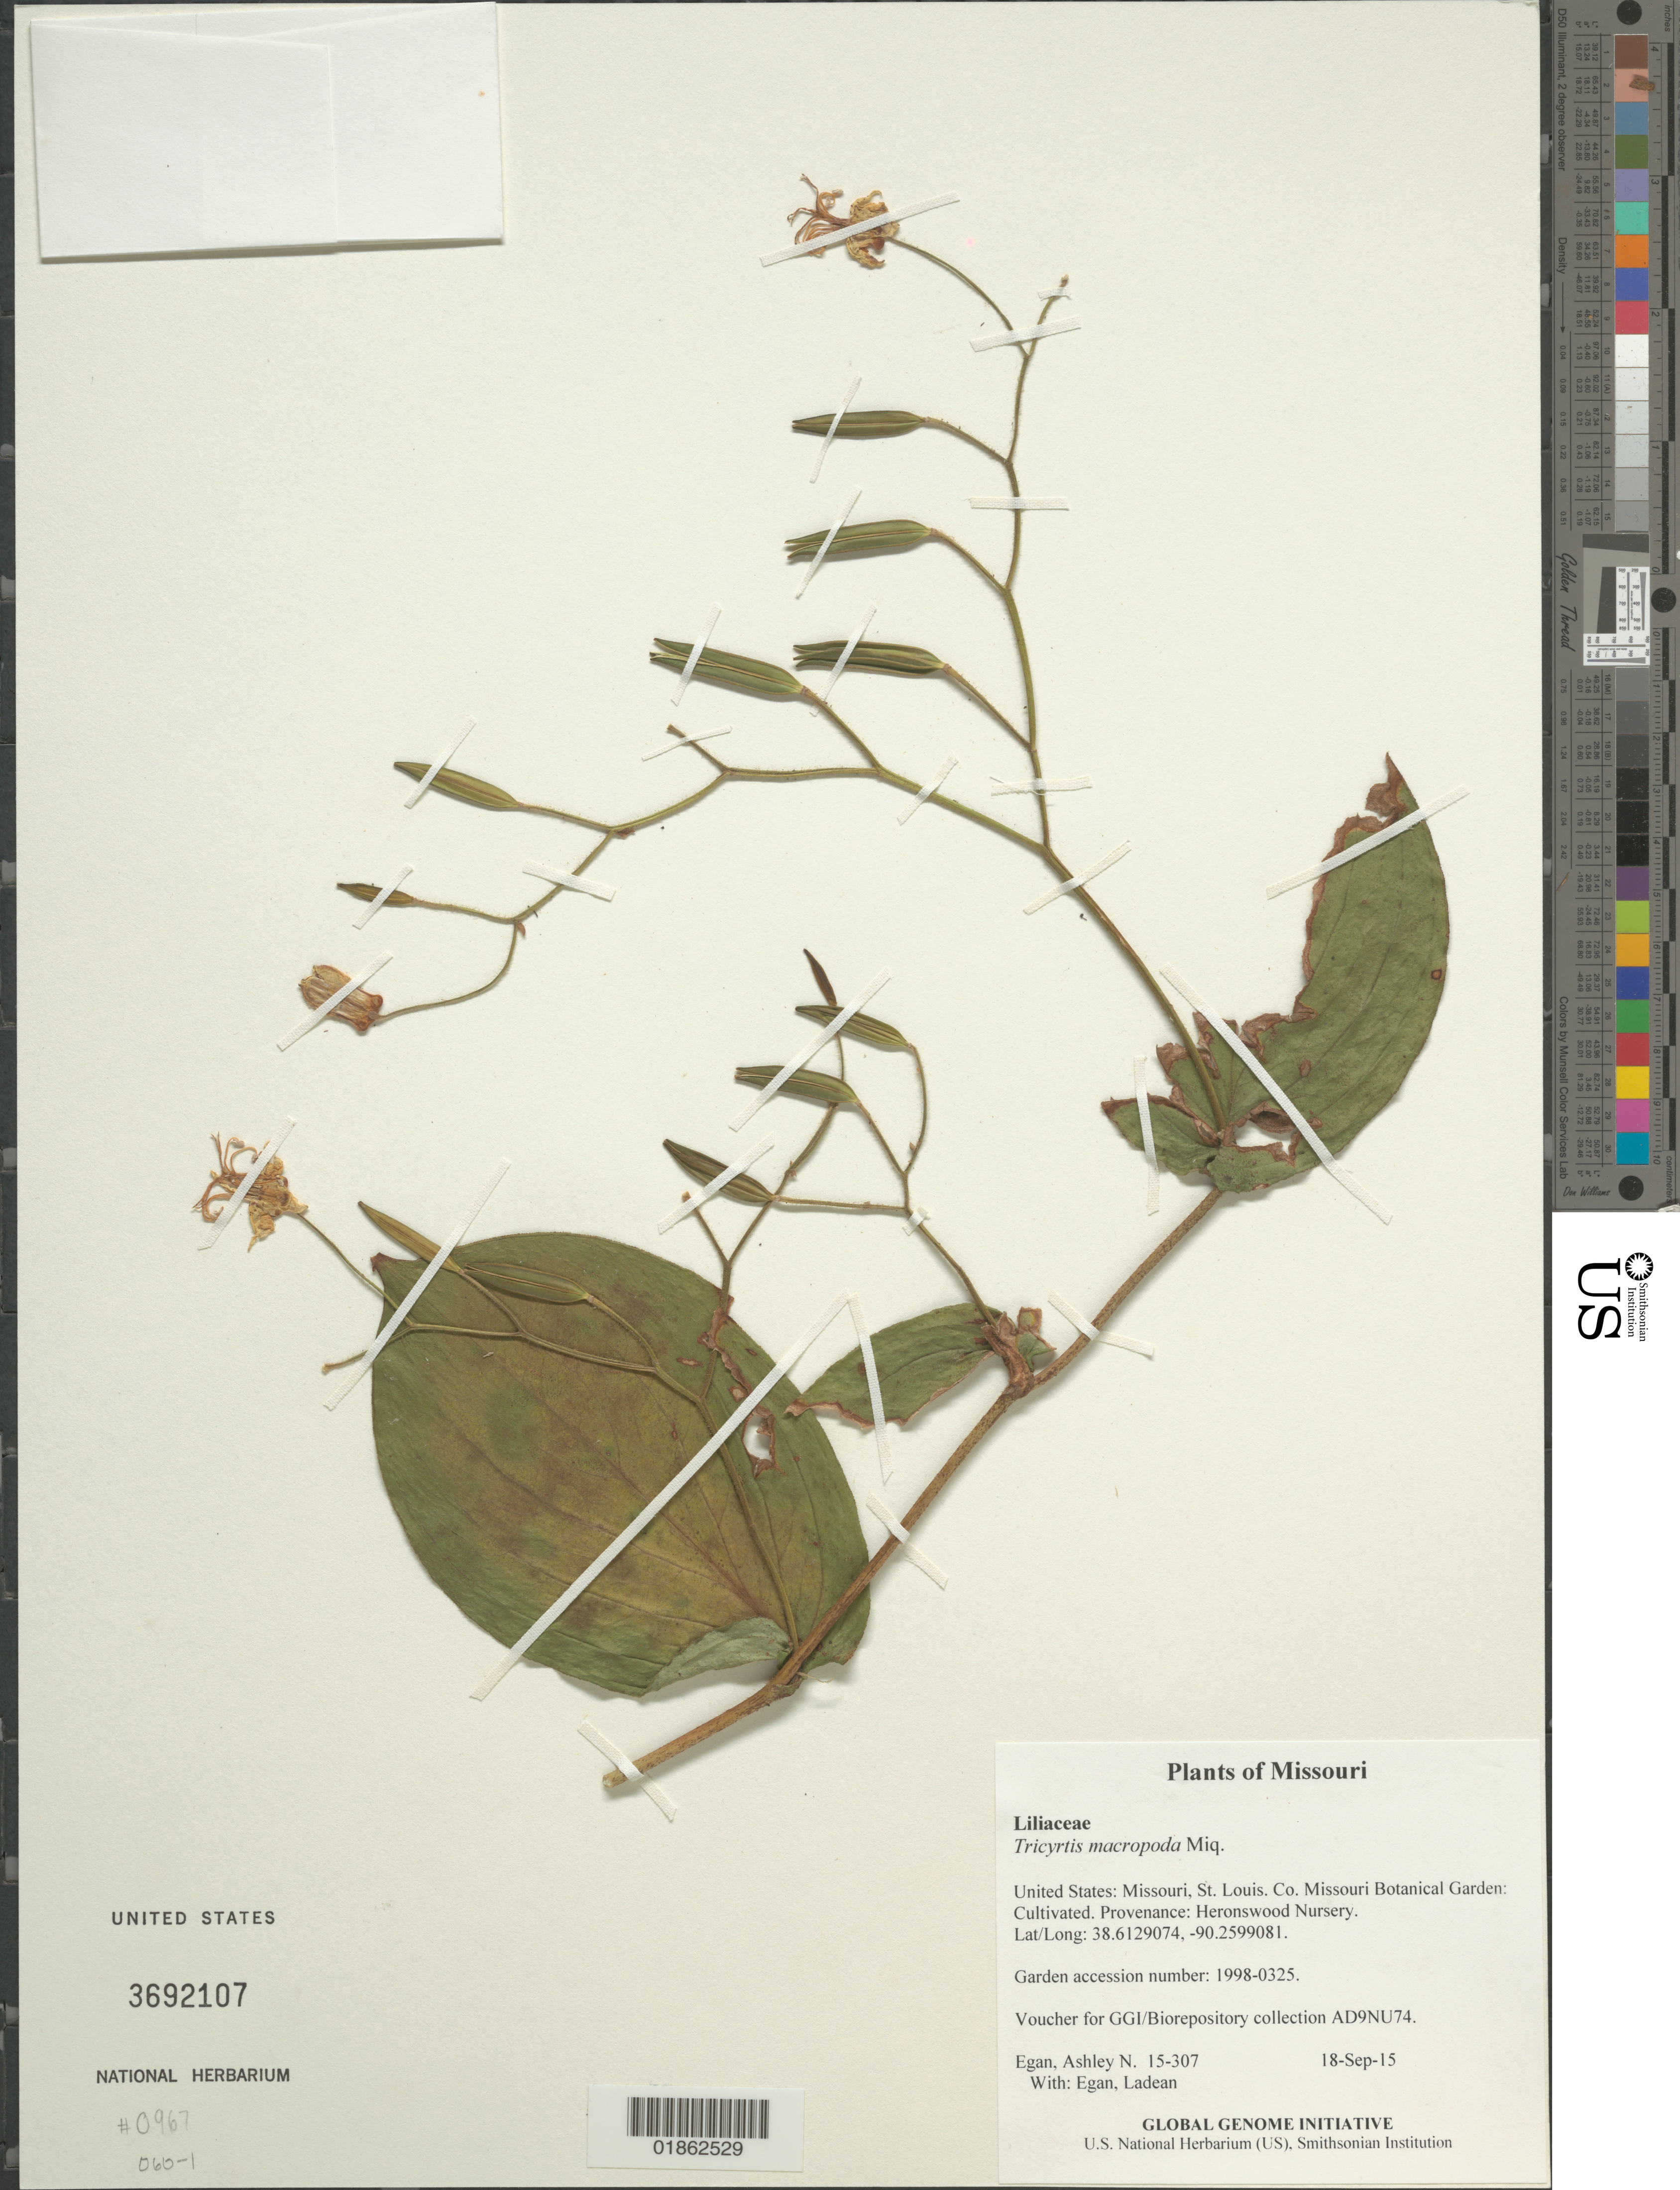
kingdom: Plantae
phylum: Tracheophyta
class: Liliopsida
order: Liliales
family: Liliaceae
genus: Tricyrtis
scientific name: Tricyrtis macropoda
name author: Miq.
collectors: A. N. Egan & L. Egan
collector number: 15-307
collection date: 2015-09-18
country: United States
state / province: Missouri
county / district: St. Louis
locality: Missouri Botanical Garden: Cultivated. Provenance: Heronswood Nursery.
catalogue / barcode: US 3692107